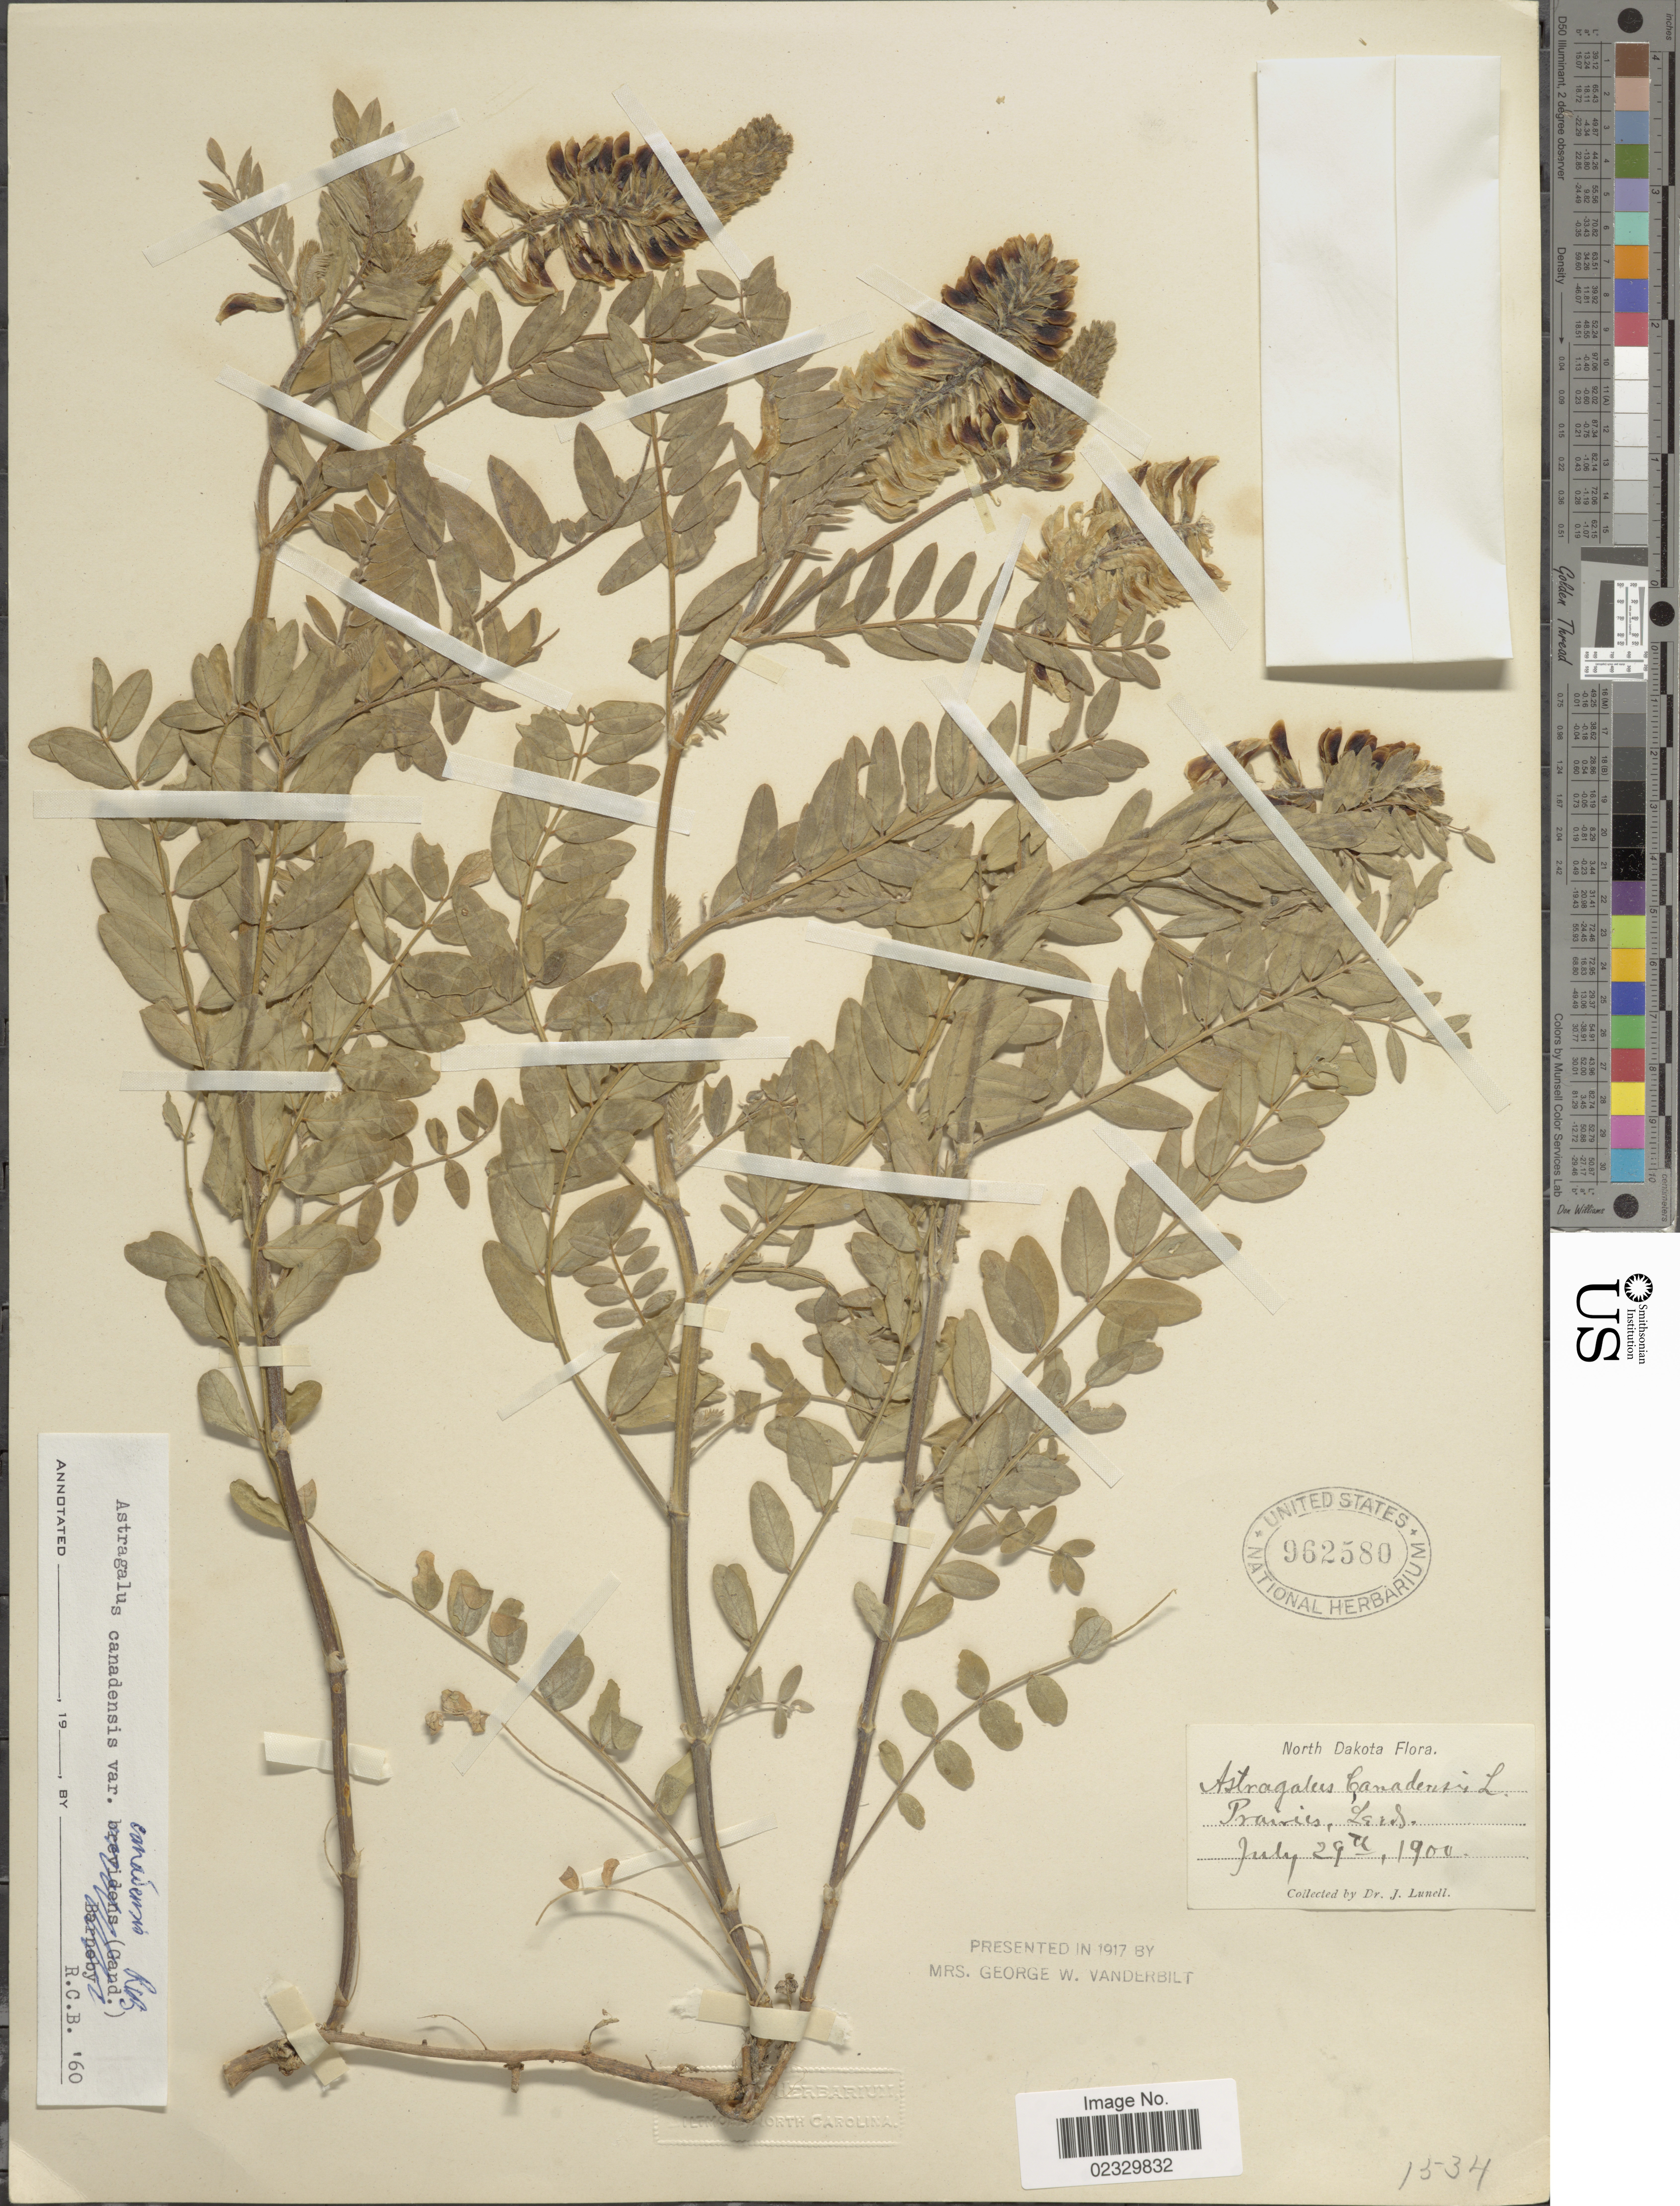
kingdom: Plantae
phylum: Tracheophyta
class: Magnoliopsida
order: Fabales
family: Fabaceae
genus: Astragalus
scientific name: Astragalus canadensis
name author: L.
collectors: J. Lunell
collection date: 1900-07-29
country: United States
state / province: North Dakota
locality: Prairies,Leeds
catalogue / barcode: US 962580